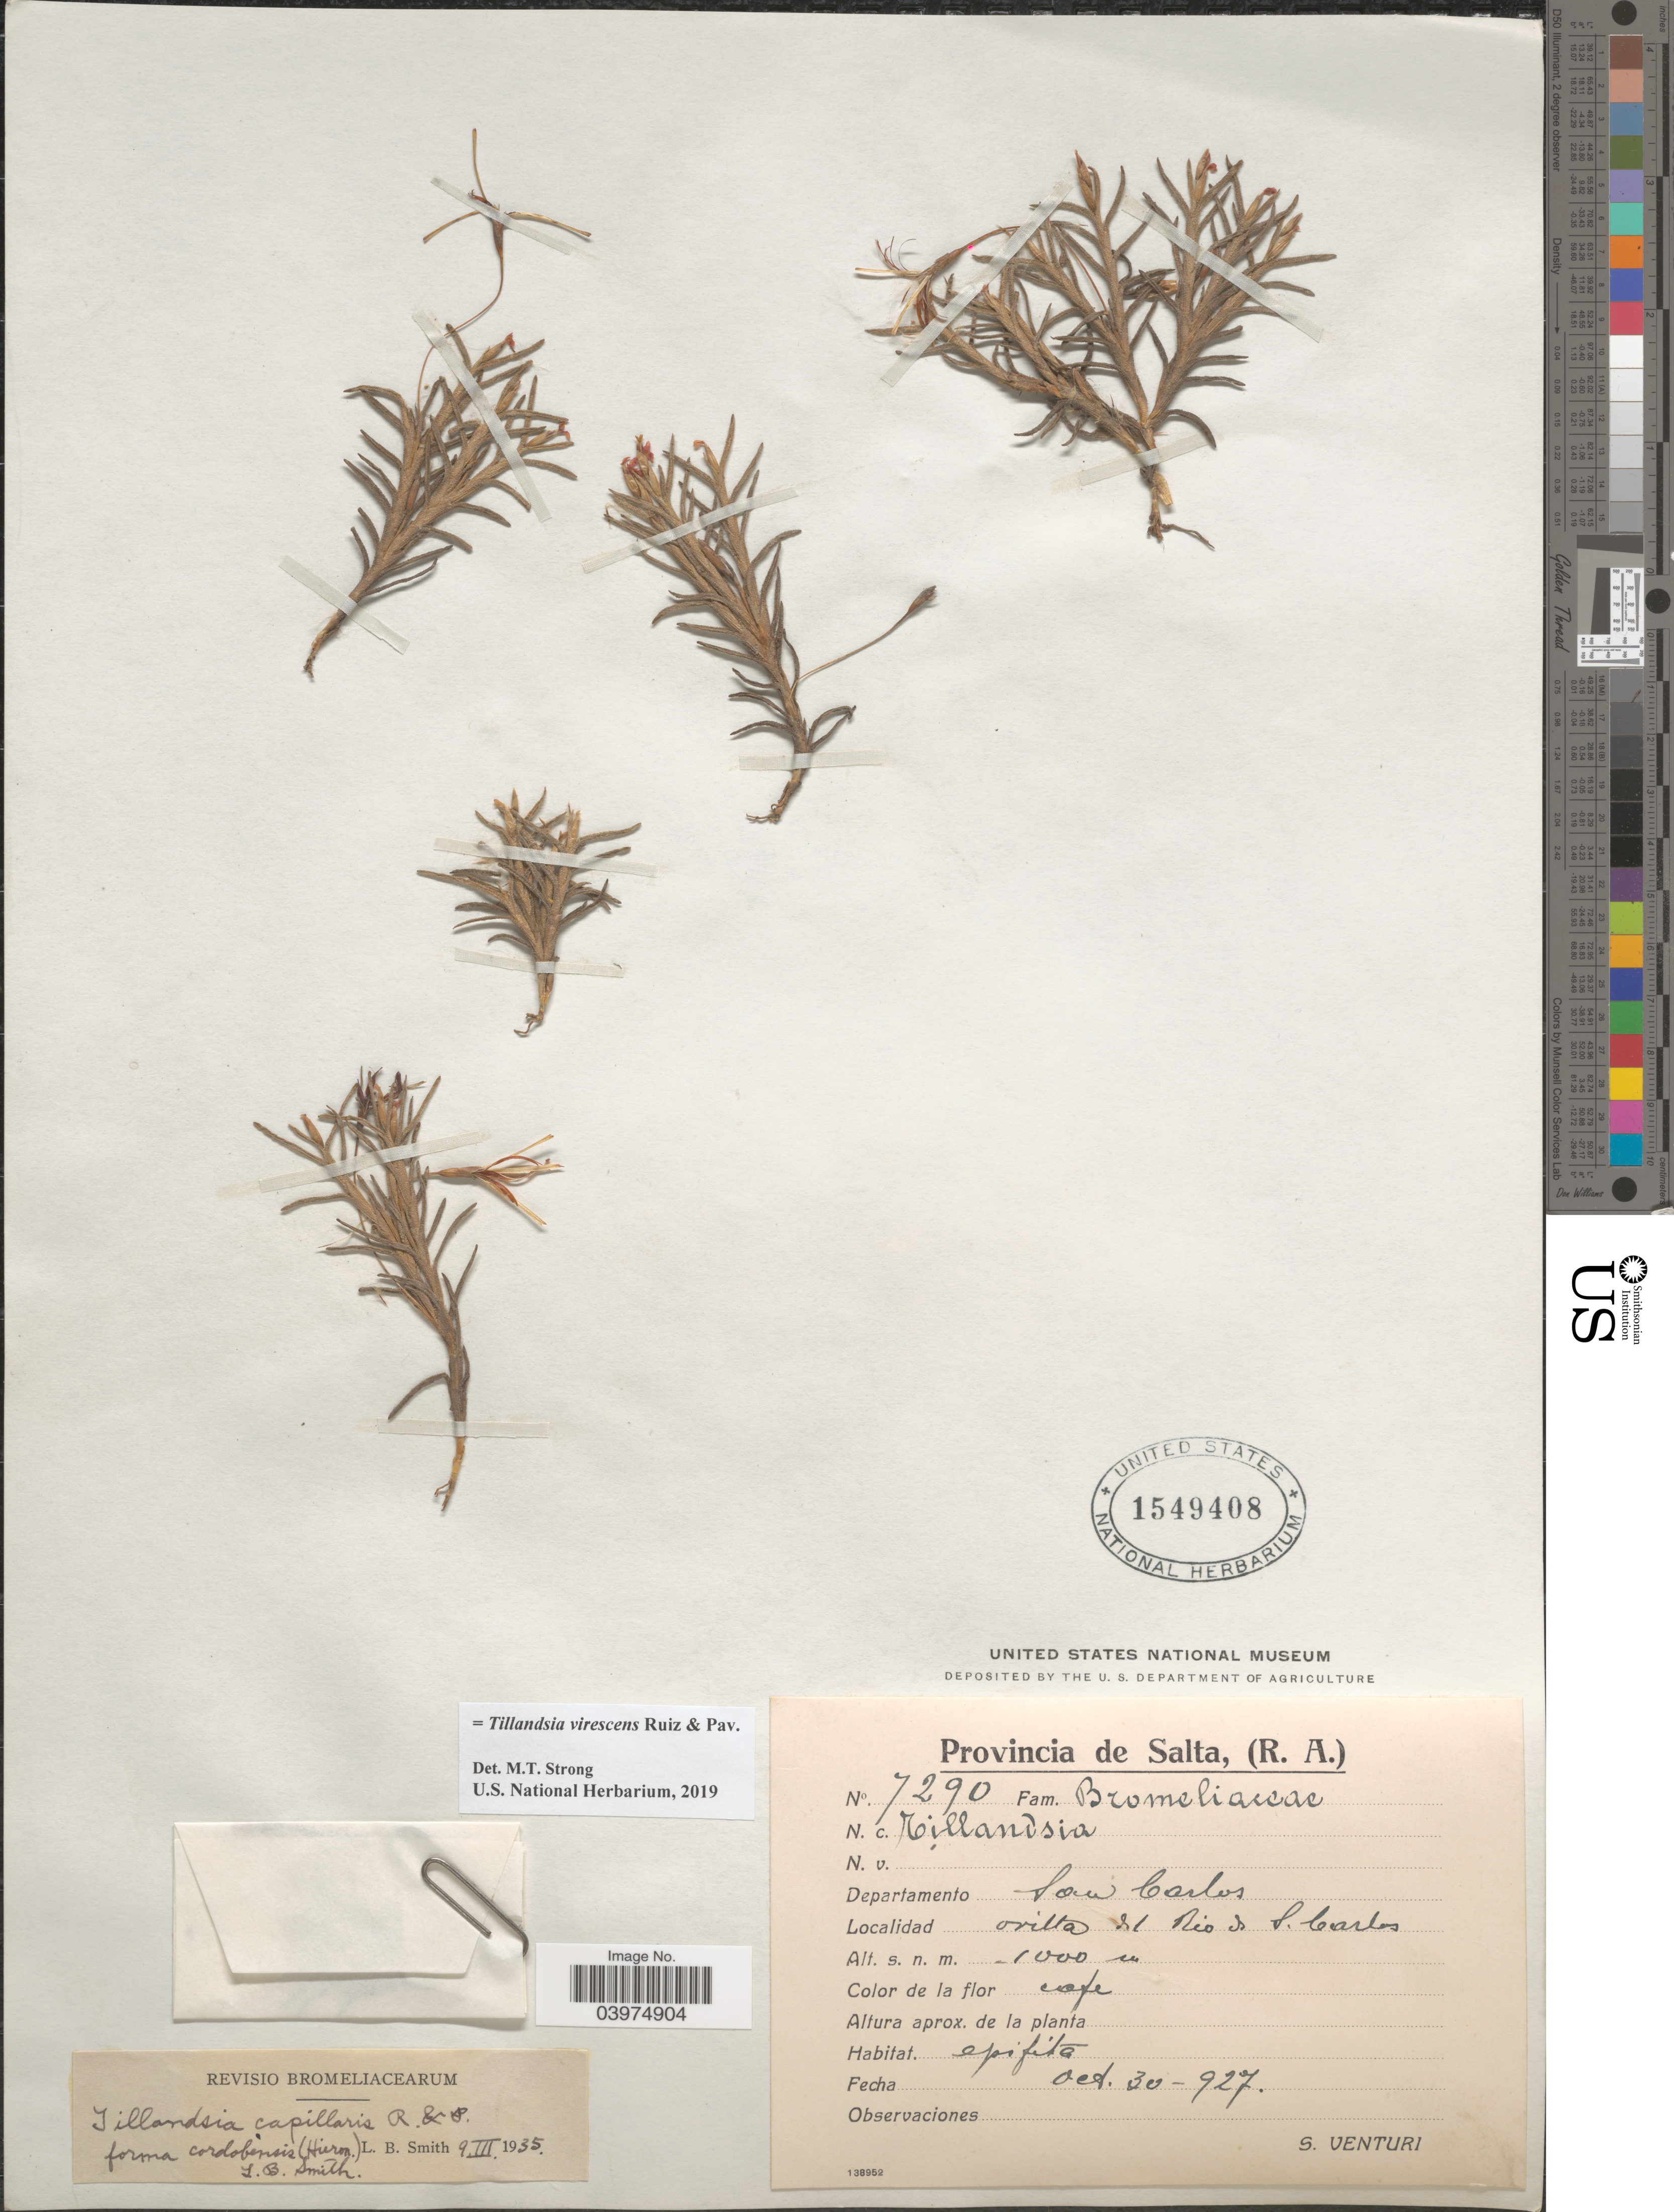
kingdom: Plantae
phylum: Tracheophyta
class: Liliopsida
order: Poales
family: Bromeliaceae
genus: Tillandsia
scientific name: Tillandsia virescens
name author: Ruiz & Pav.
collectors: S. Venturi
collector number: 7290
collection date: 1927-10-30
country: Argentina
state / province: Salta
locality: Departamento San Carlos. Orilla del Rio de S. Carlos.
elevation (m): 1000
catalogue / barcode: US 1549408